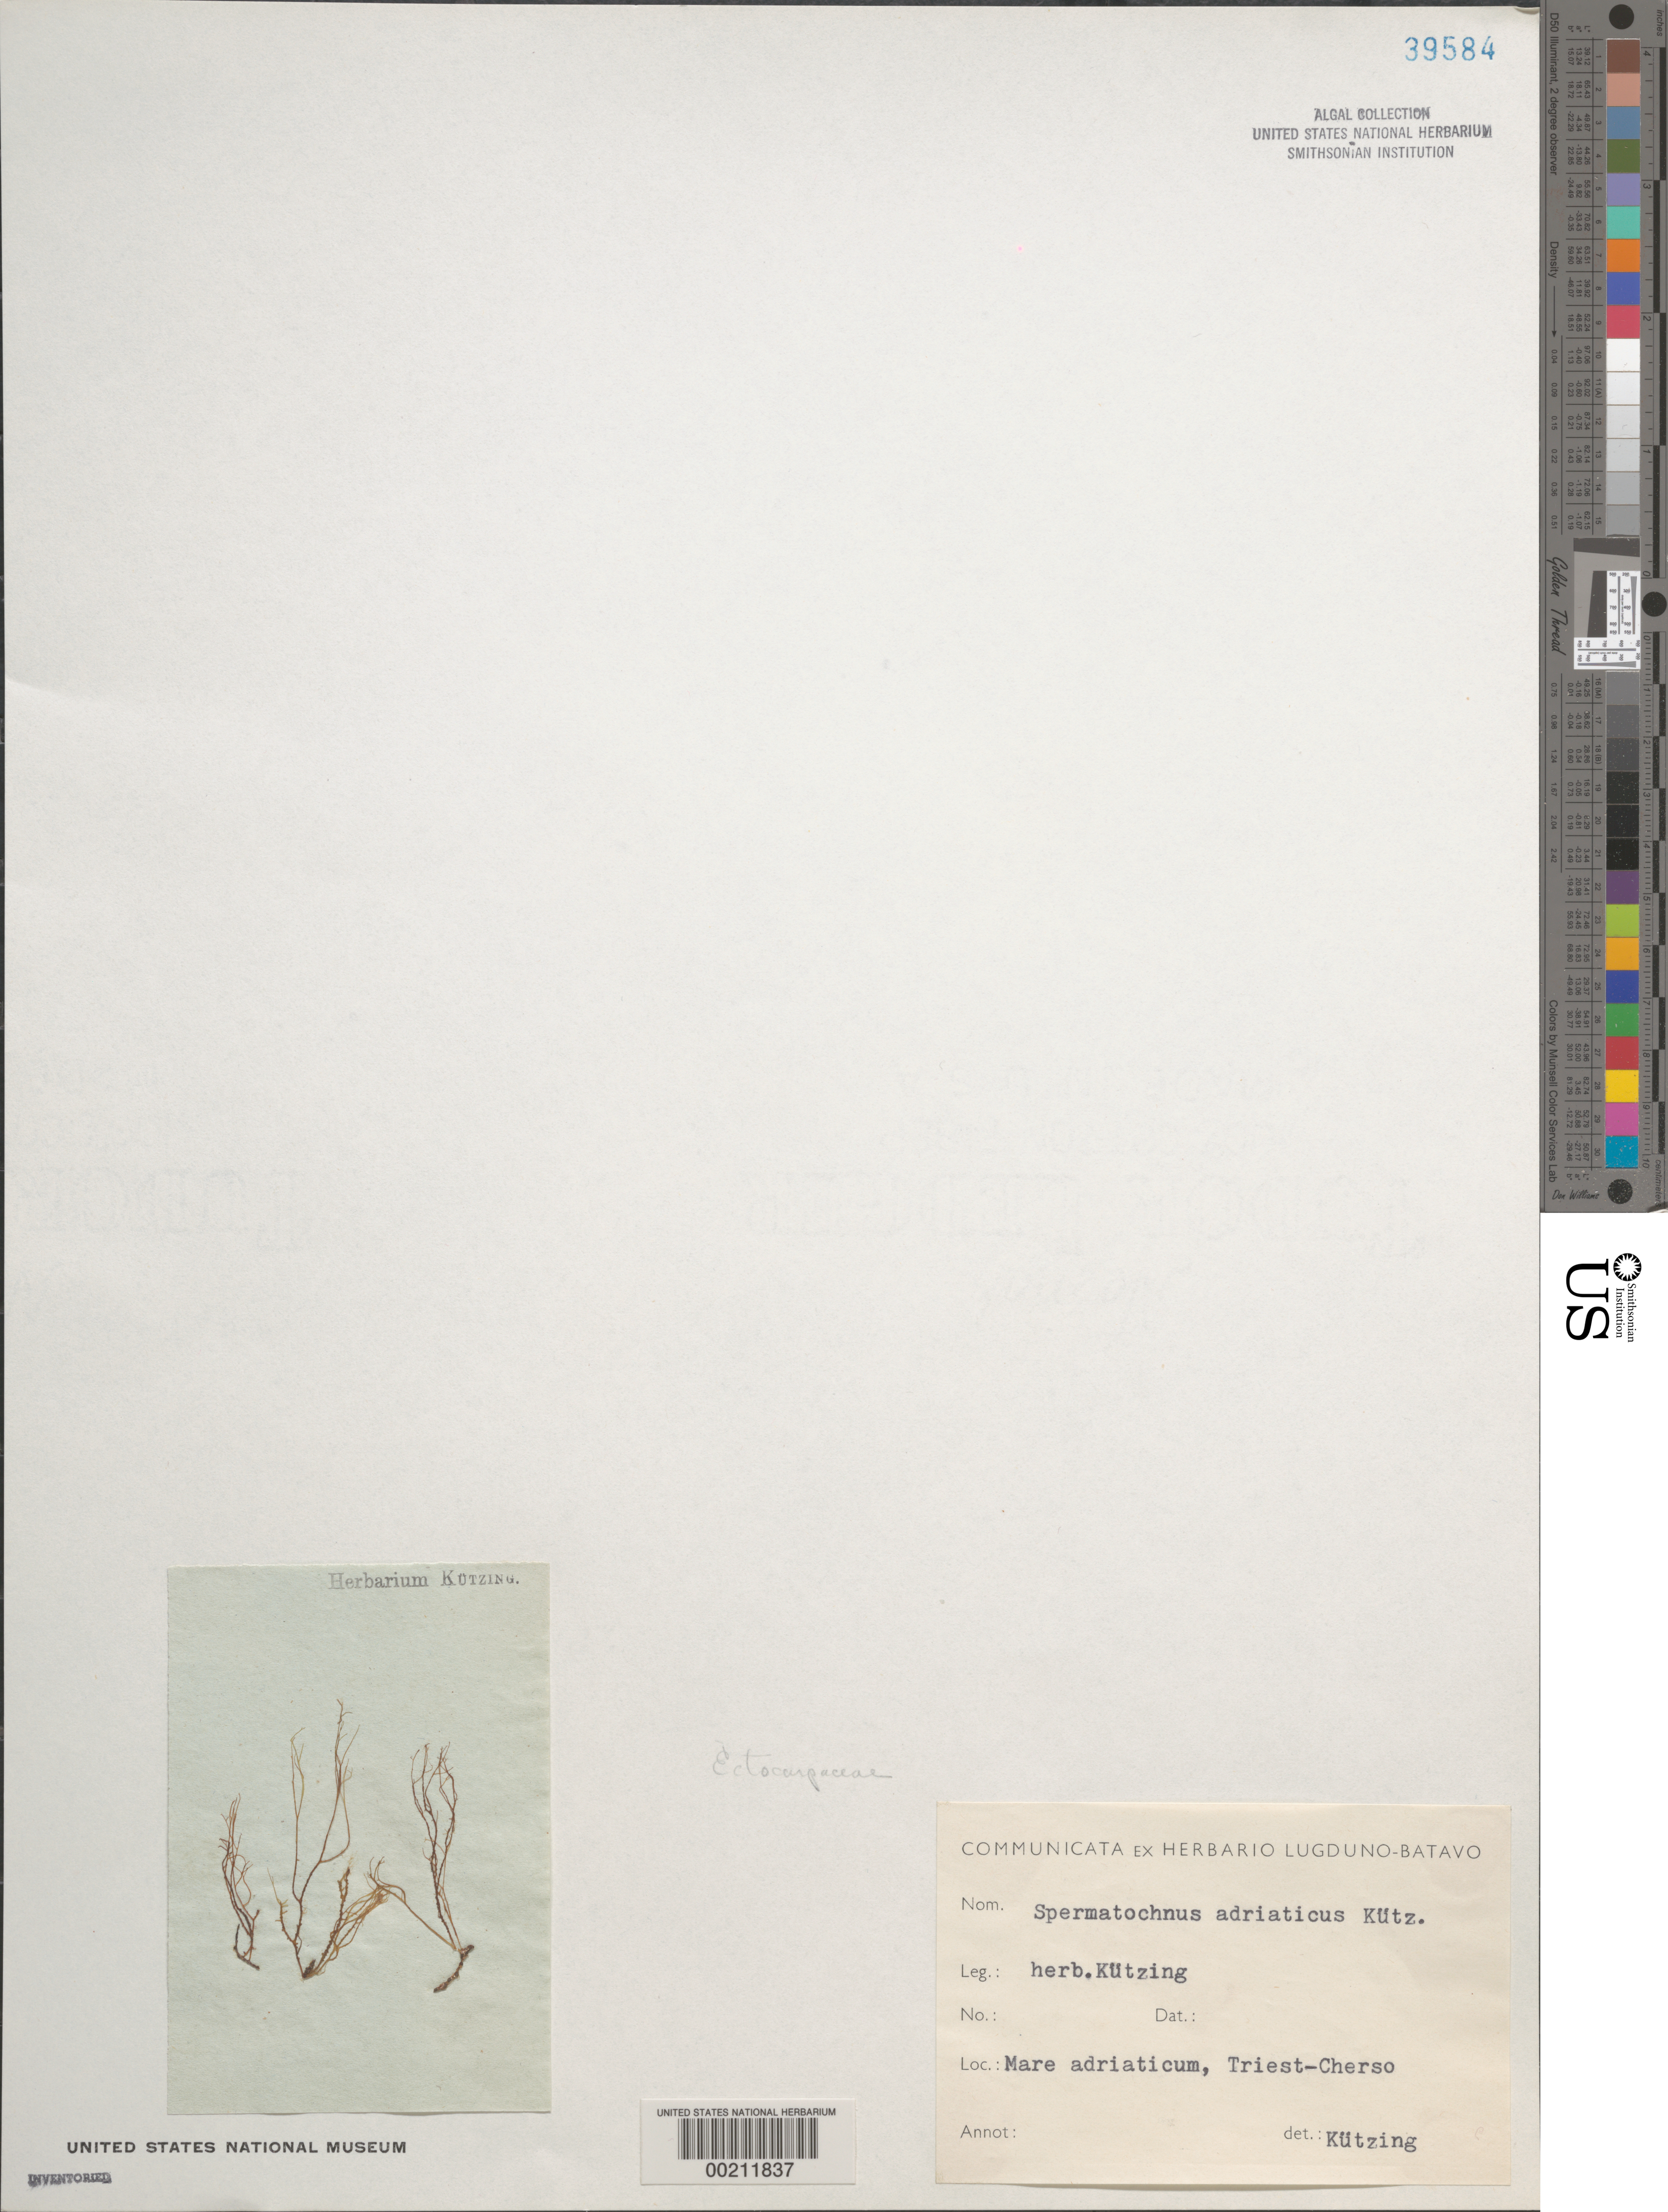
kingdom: Chromista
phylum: Ochrophyta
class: Phaeophyceae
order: Ectocarpales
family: Chordariaceae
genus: Spermatochnus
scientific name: Spermatochnus adriaticus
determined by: Kuetzing, F. T.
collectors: F. Kuetzing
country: Croatia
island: Cres (Cherso)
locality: Kvarner Gulf, Adriatic Sea (Mare Adriaticum)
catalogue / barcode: US 39584